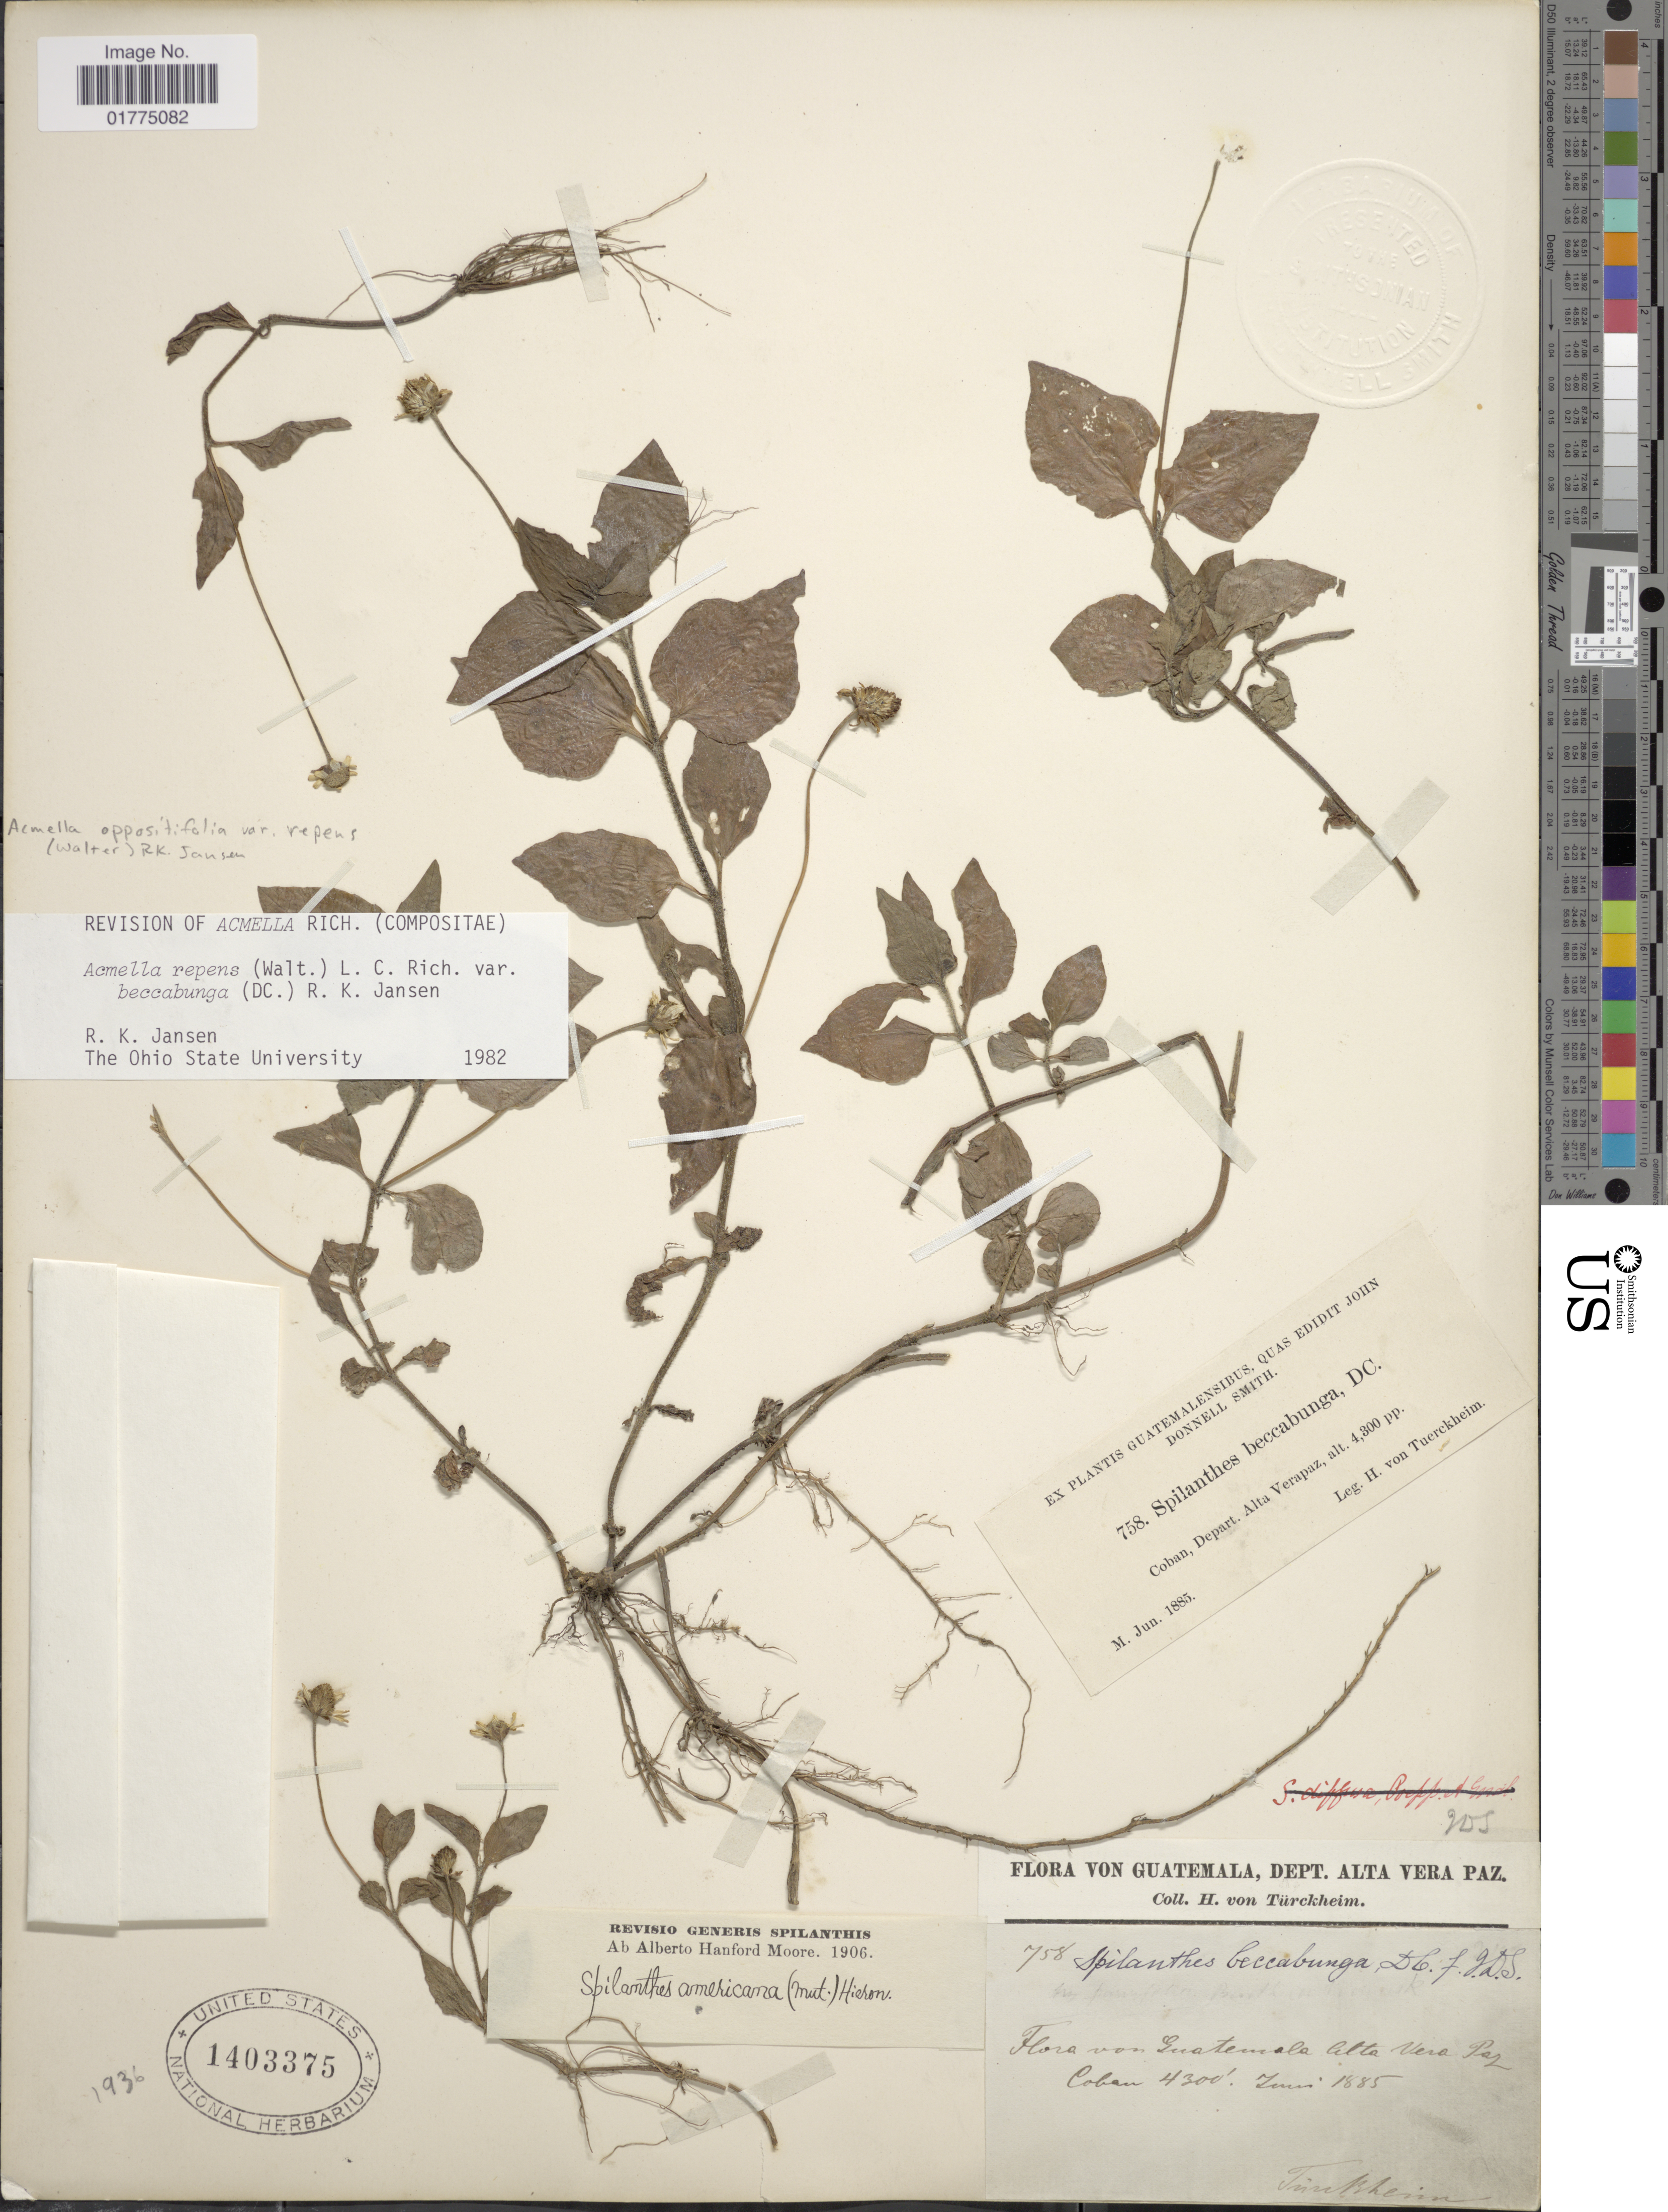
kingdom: Plantae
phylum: Tracheophyta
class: Magnoliopsida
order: Asterales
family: Asteraceae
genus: Acmella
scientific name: Acmella repens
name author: (Walter) Rich.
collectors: H. von Tuerckheim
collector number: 758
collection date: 1885-06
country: Guatemala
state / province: Alta Verapaz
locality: Coban, Depart. Alta Verapaz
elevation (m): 1311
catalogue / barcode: US 1403375